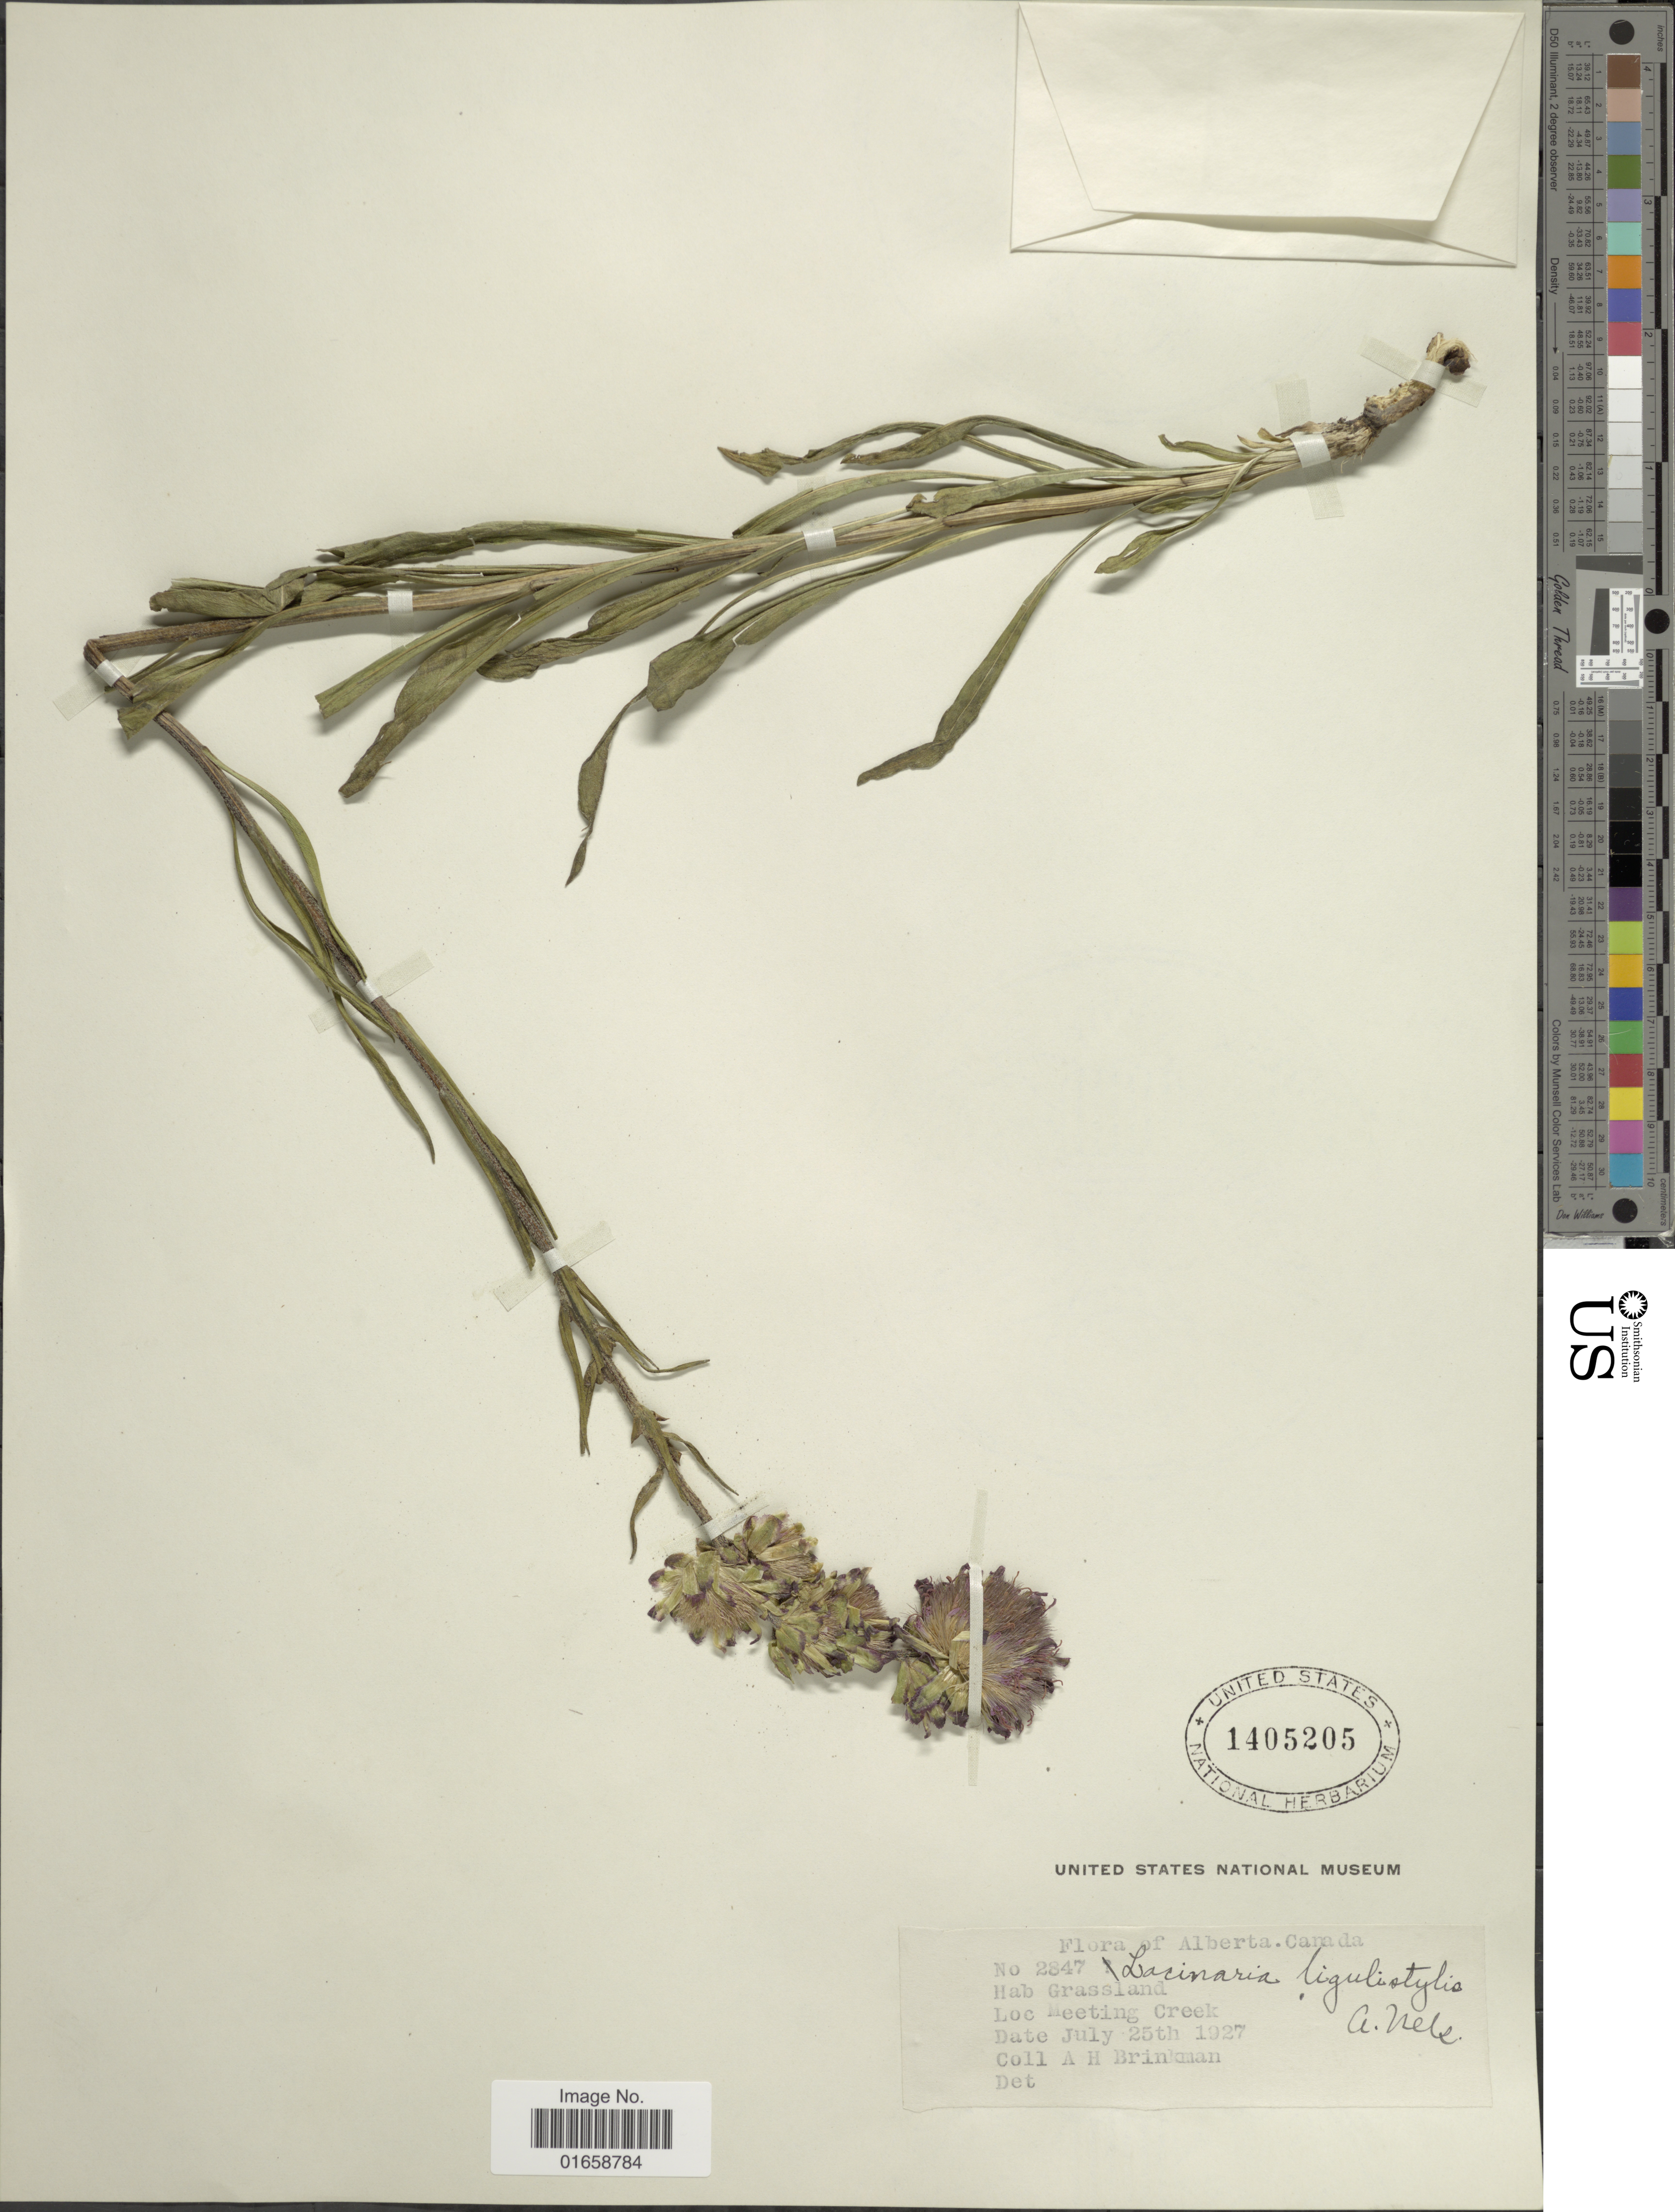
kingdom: Plantae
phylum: Tracheophyta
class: Magnoliopsida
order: Asterales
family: Asteraceae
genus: Liatris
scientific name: Liatris ligulistylis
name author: (A. Nelson) K. Schum.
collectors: A. Brinkman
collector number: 2847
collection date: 1927-07-25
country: Canada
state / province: Alberta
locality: Meeting Creek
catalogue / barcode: US 1405205